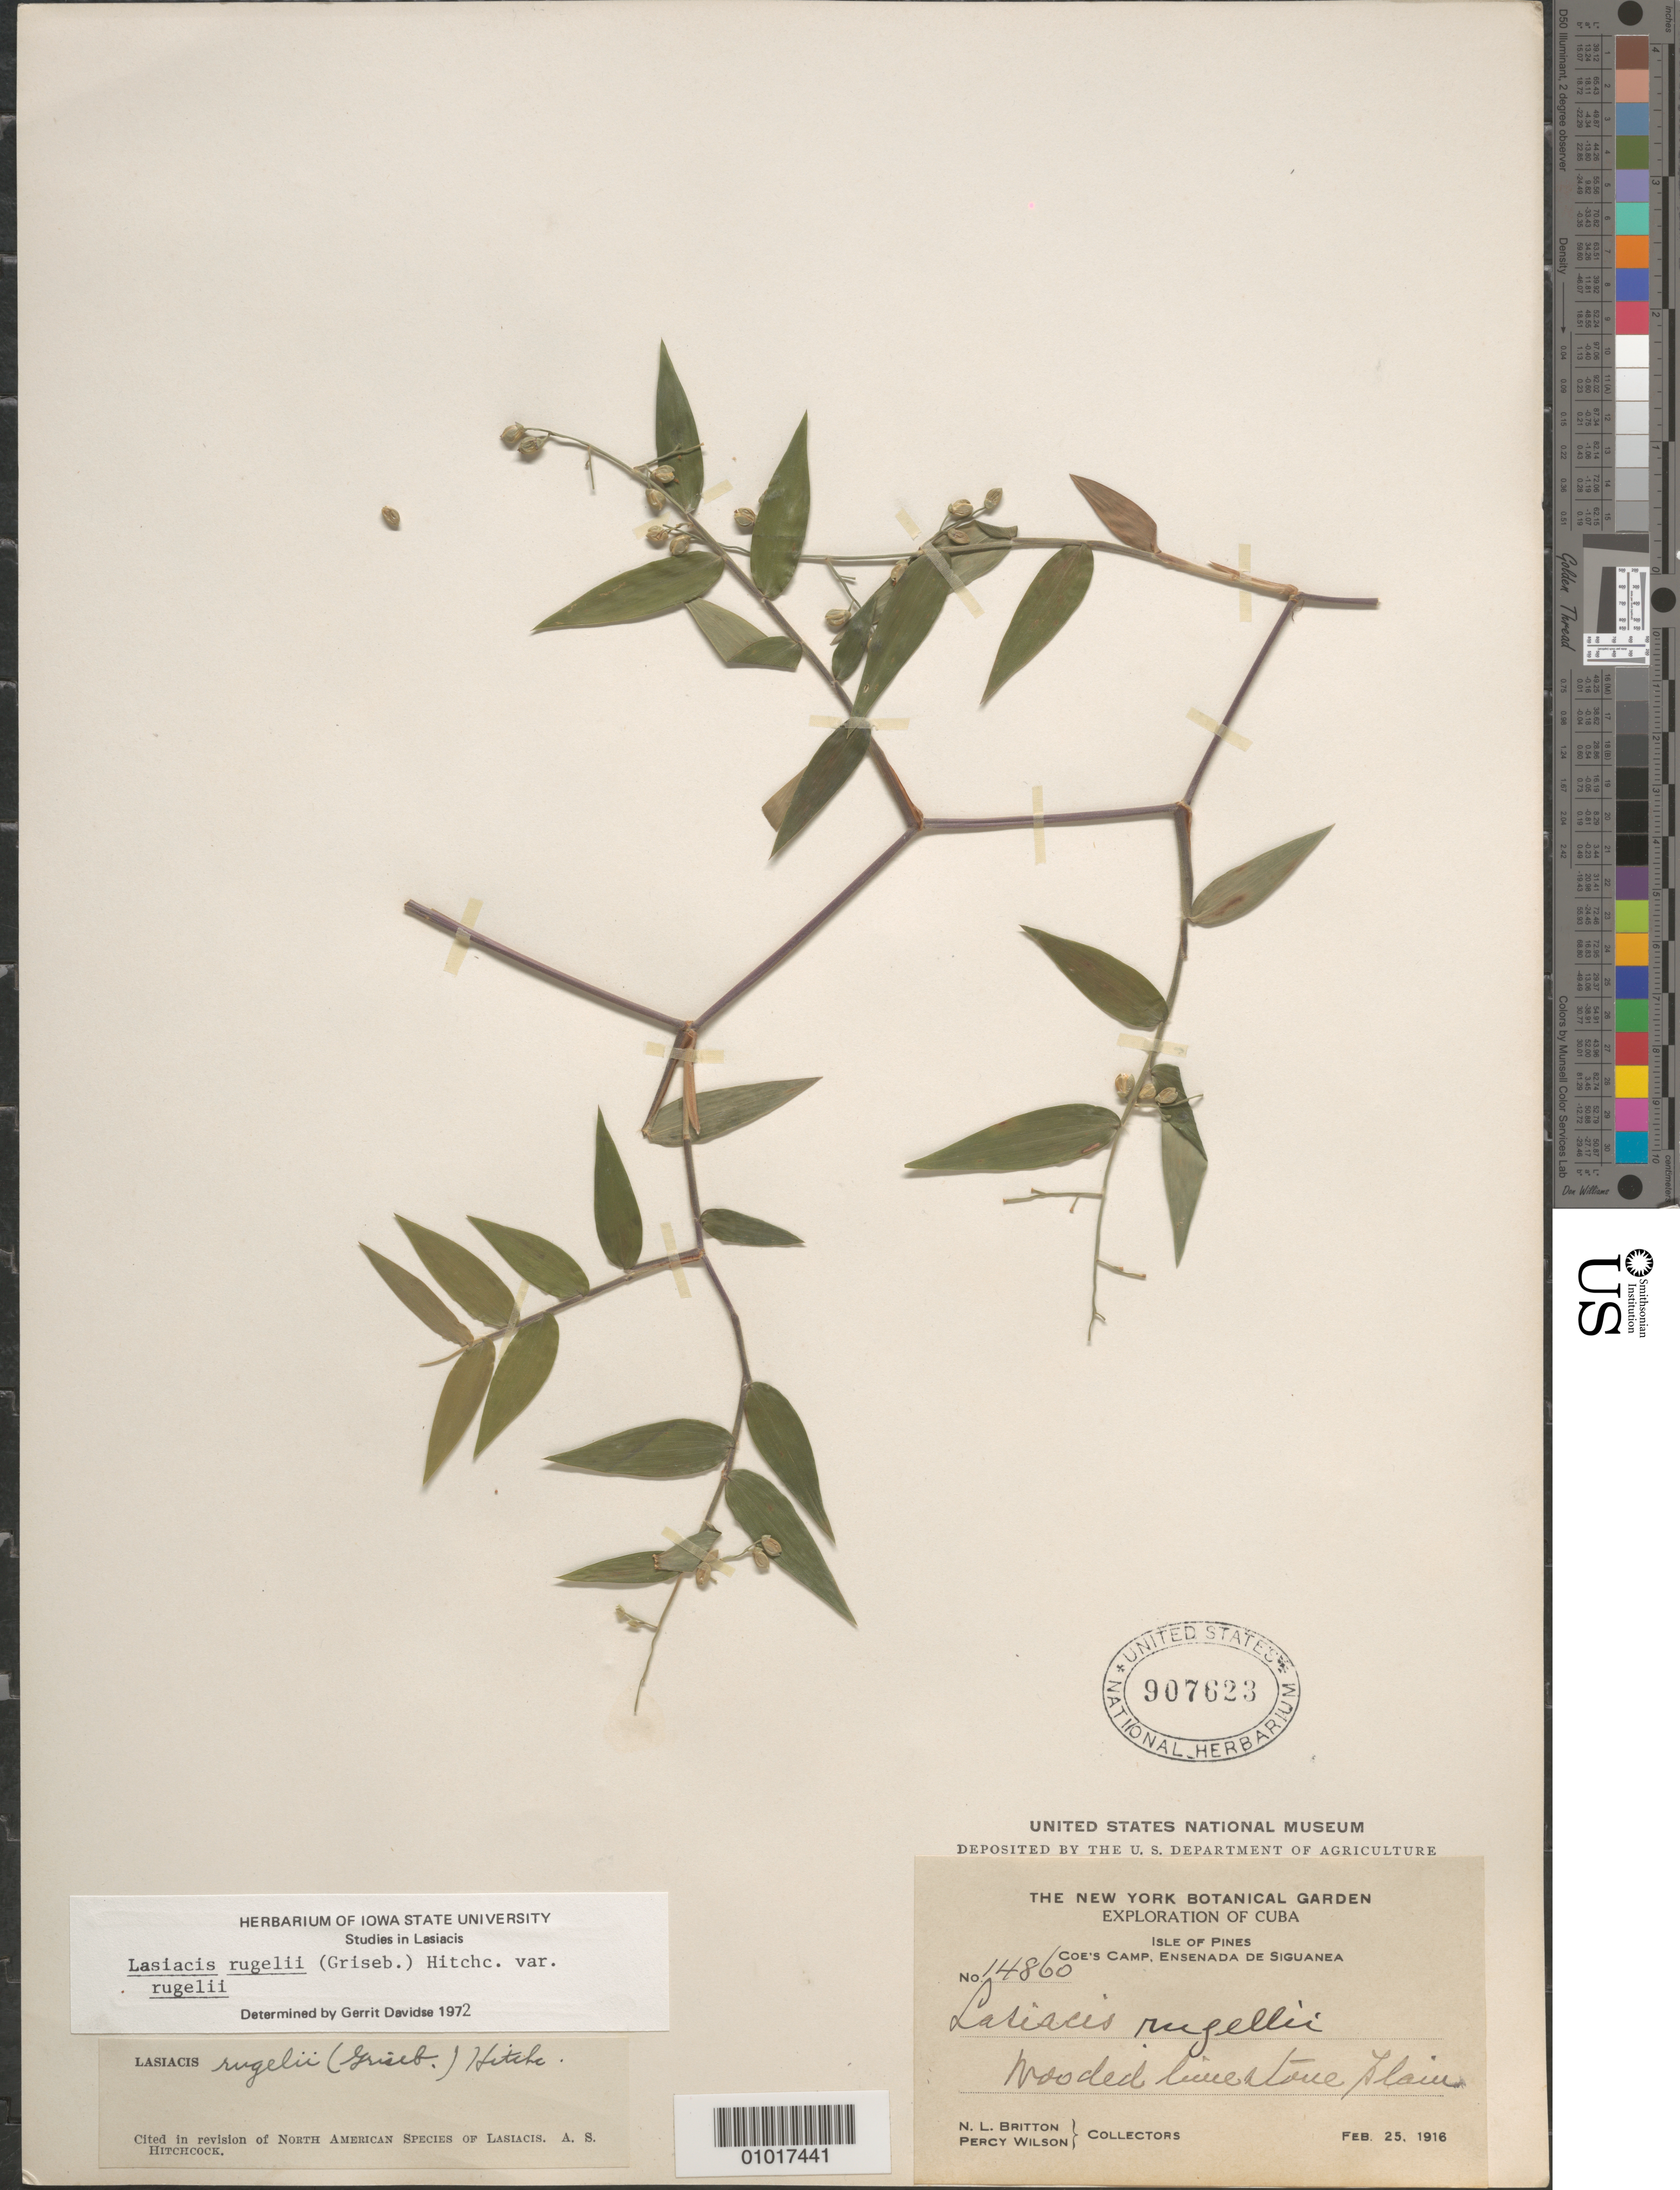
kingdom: Plantae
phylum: Tracheophyta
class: Liliopsida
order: Poales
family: Poaceae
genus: Lasiacis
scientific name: Lasiacis rugelii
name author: (Griseb.) Hitchc.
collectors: N. Britton & P. Wilson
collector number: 14860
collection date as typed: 25 Feb 1916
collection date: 1916-02-25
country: Cuba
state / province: Isla de la Juventud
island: Isla de la Juventud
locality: Coe's Camp, Ensenada de siguanea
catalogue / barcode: US 907623